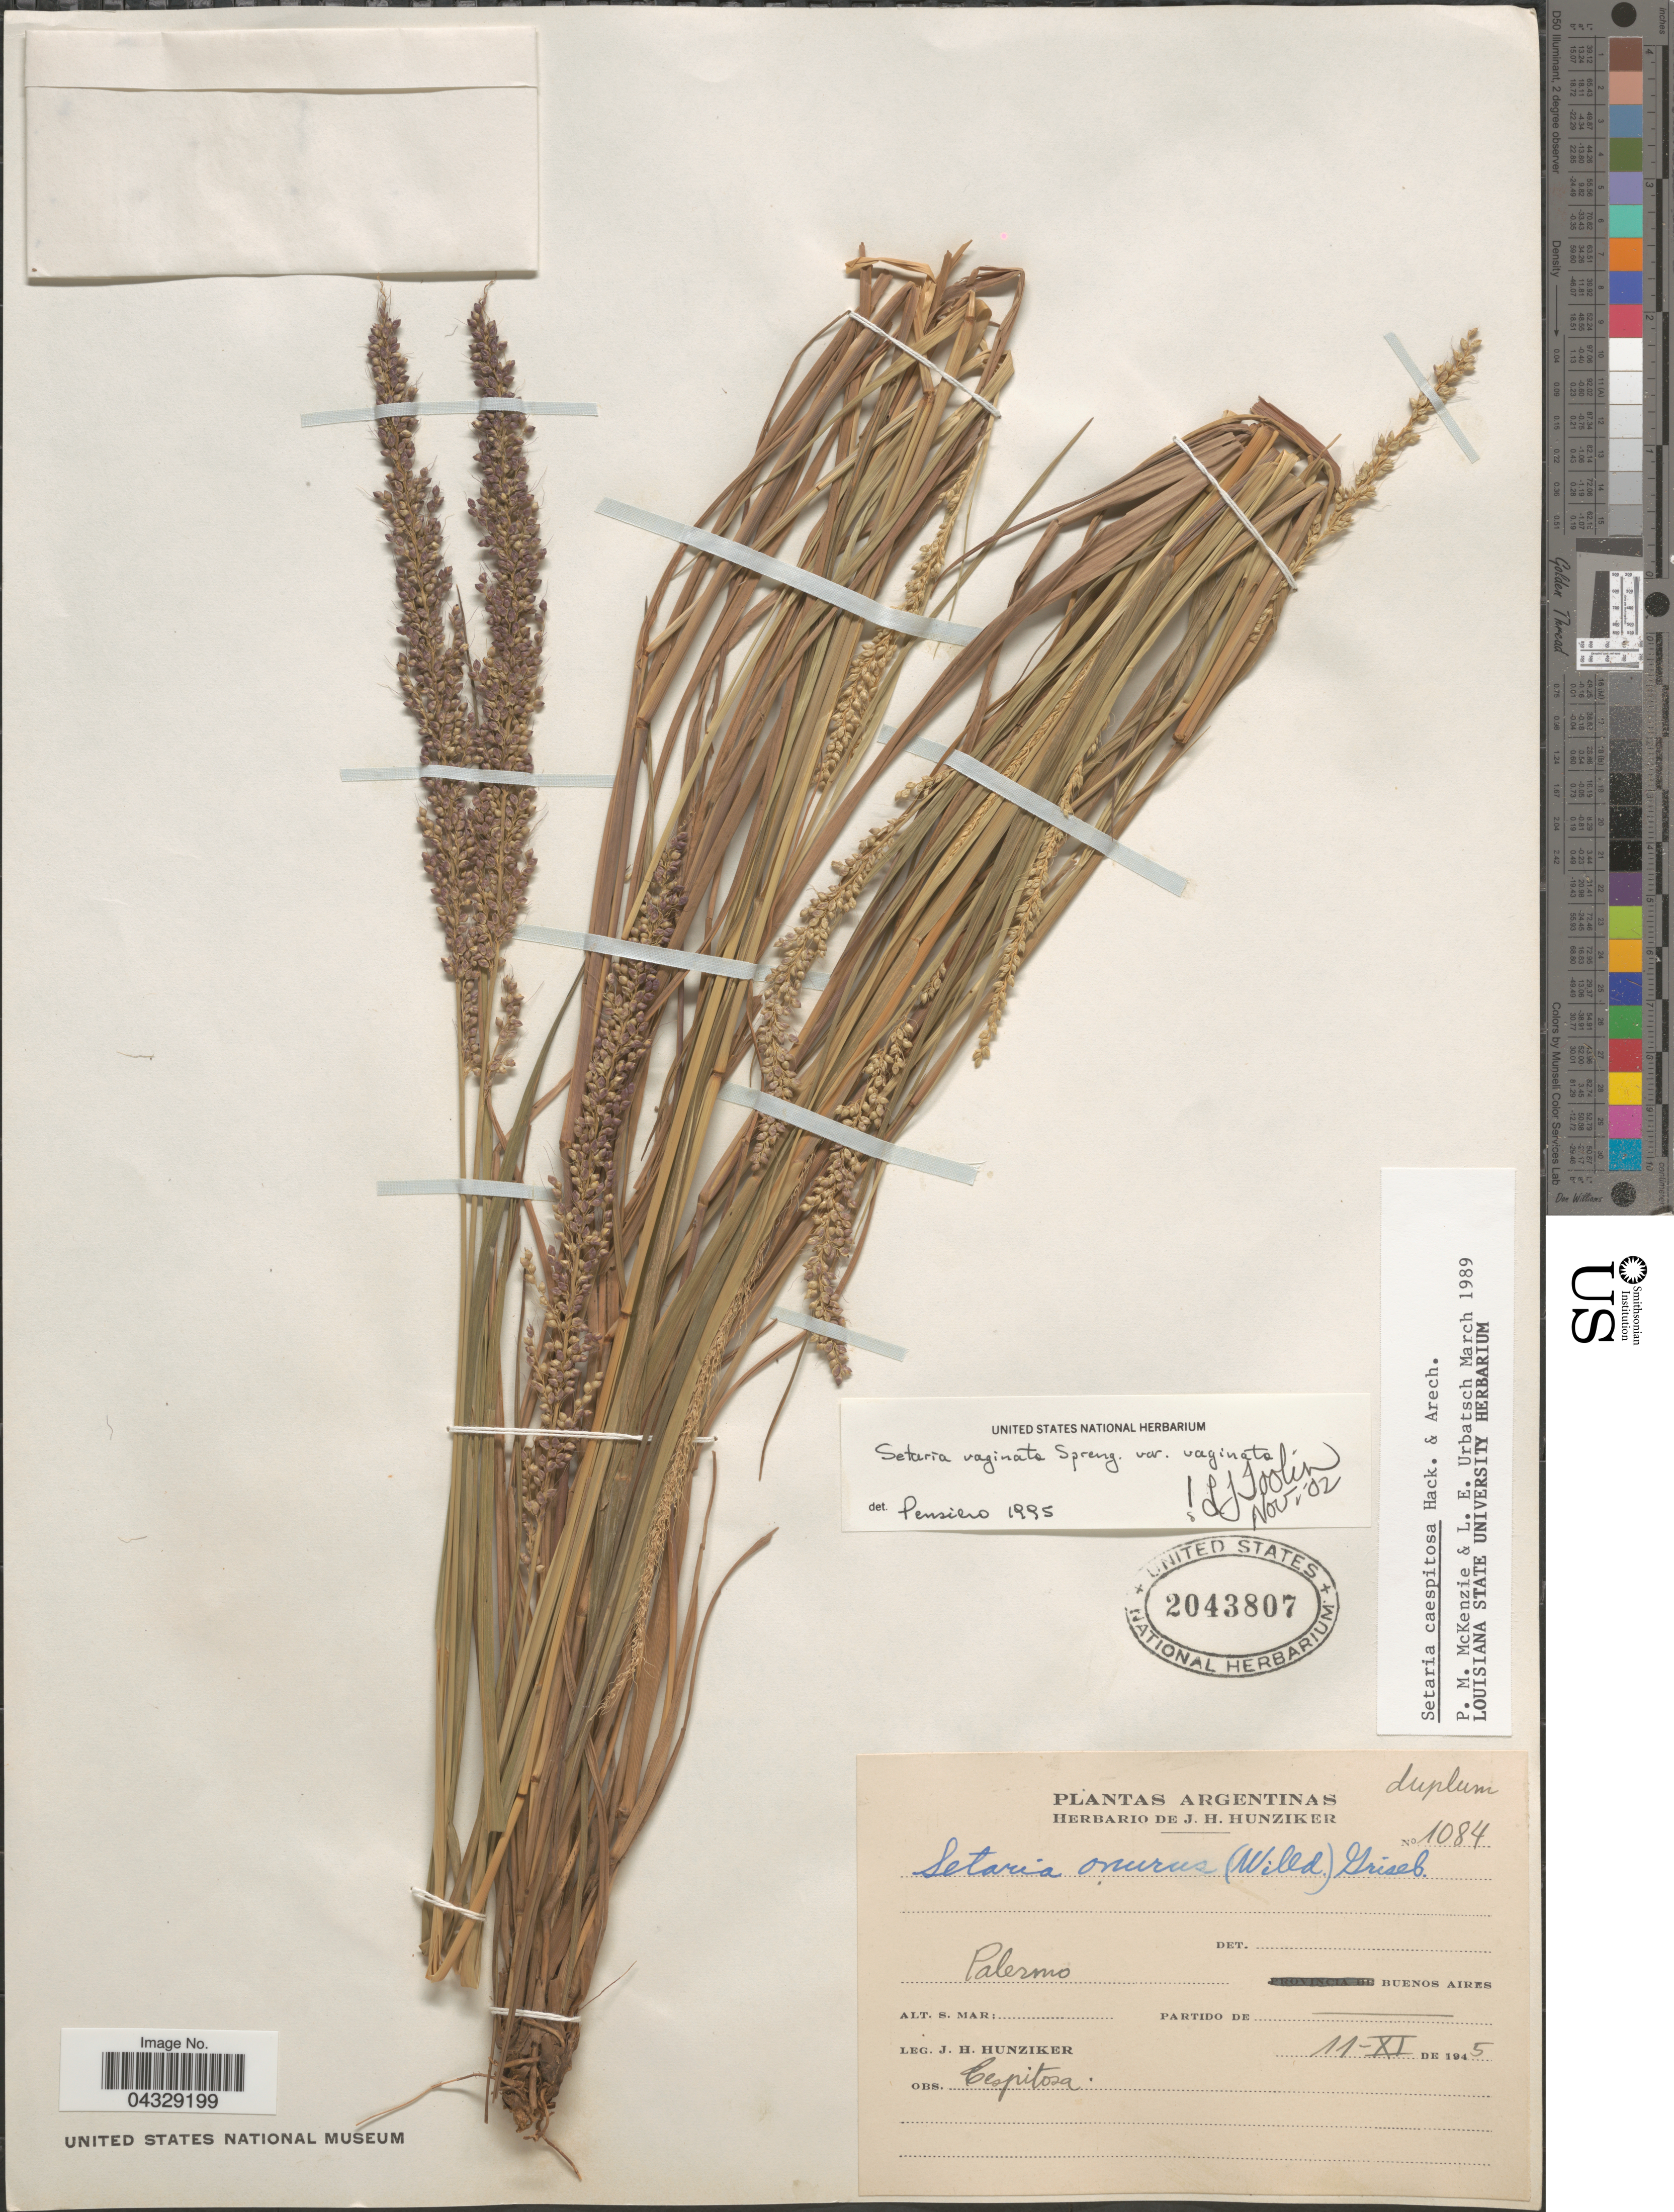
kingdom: Plantae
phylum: Tracheophyta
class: Liliopsida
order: Poales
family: Poaceae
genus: Setaria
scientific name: Setaria vaginata var. vaginata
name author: C.K. Spreng.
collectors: J. H. Hunziker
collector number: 1084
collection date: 1945-11-11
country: Argentina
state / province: Buenos Aires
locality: Palermo.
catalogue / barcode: US 2043807